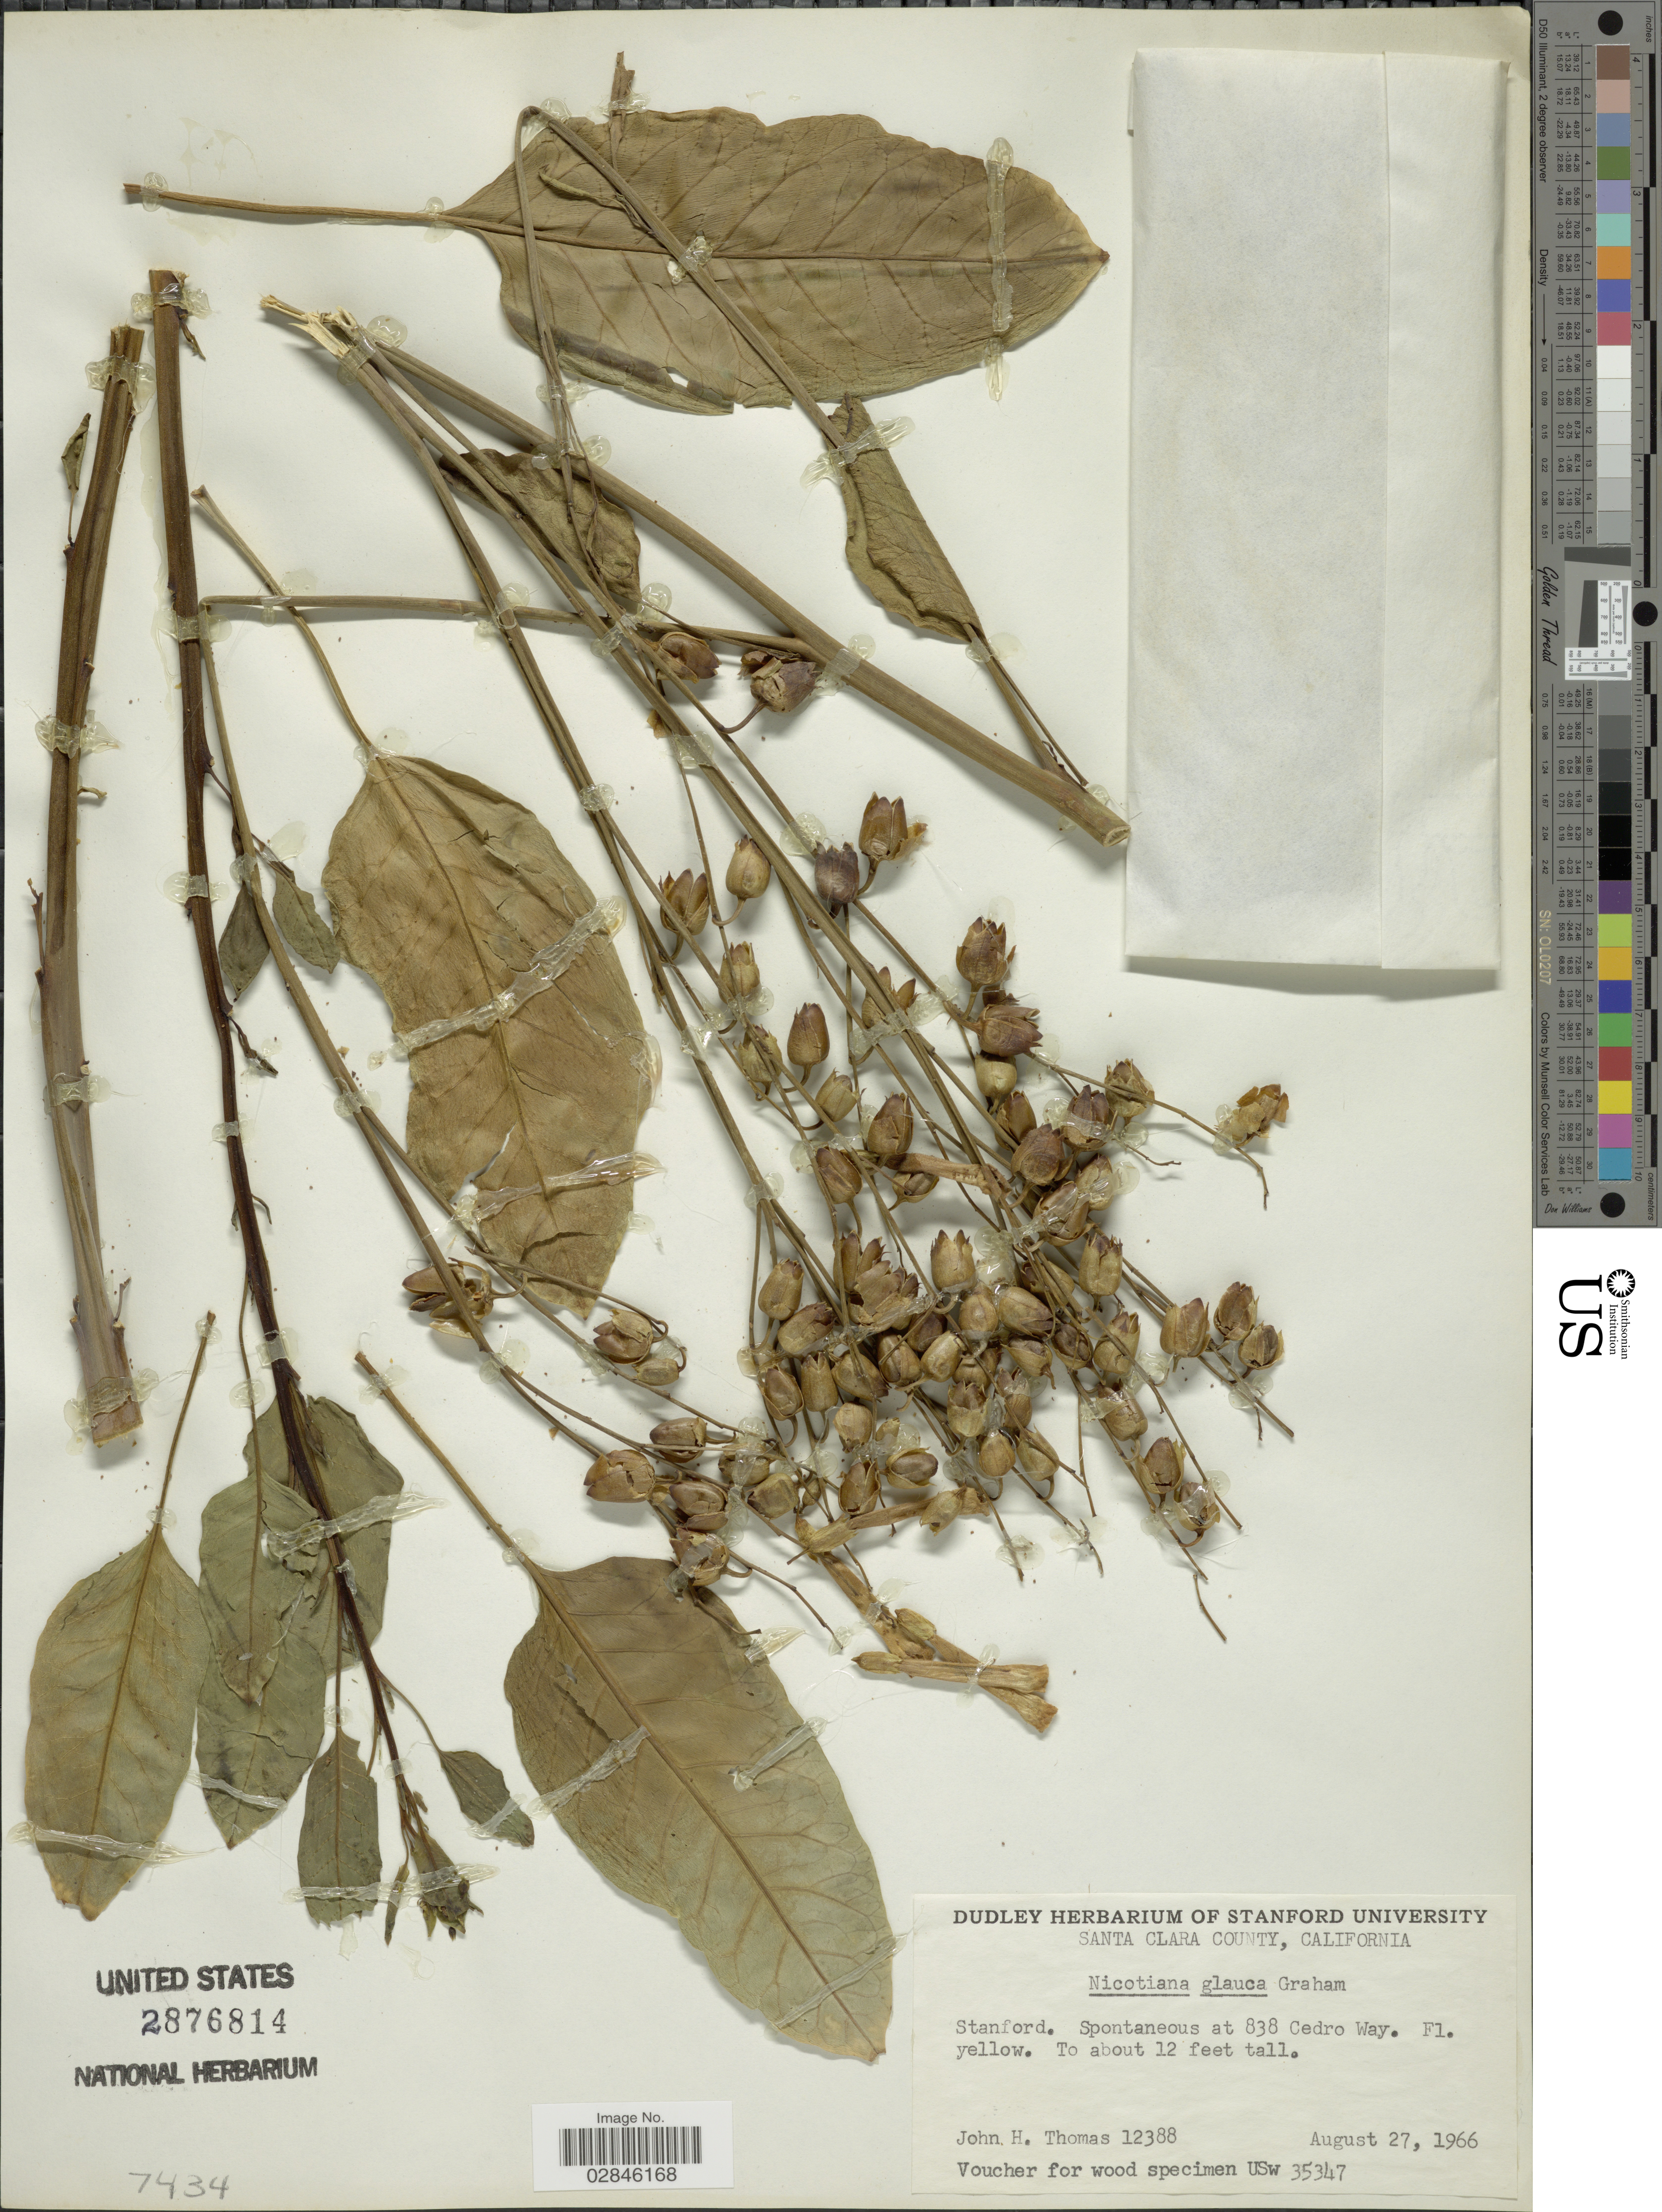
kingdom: Plantae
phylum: Tracheophyta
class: Magnoliopsida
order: Solanales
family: Solanaceae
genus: Nicotiana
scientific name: Nicotiana glauca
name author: Graham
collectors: J. H. Thomas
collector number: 12388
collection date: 1966-08-27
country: United States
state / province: California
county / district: Santa Clara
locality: Santa Clara County. Stanford. 838 Cedro Way.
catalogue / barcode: US 2876814